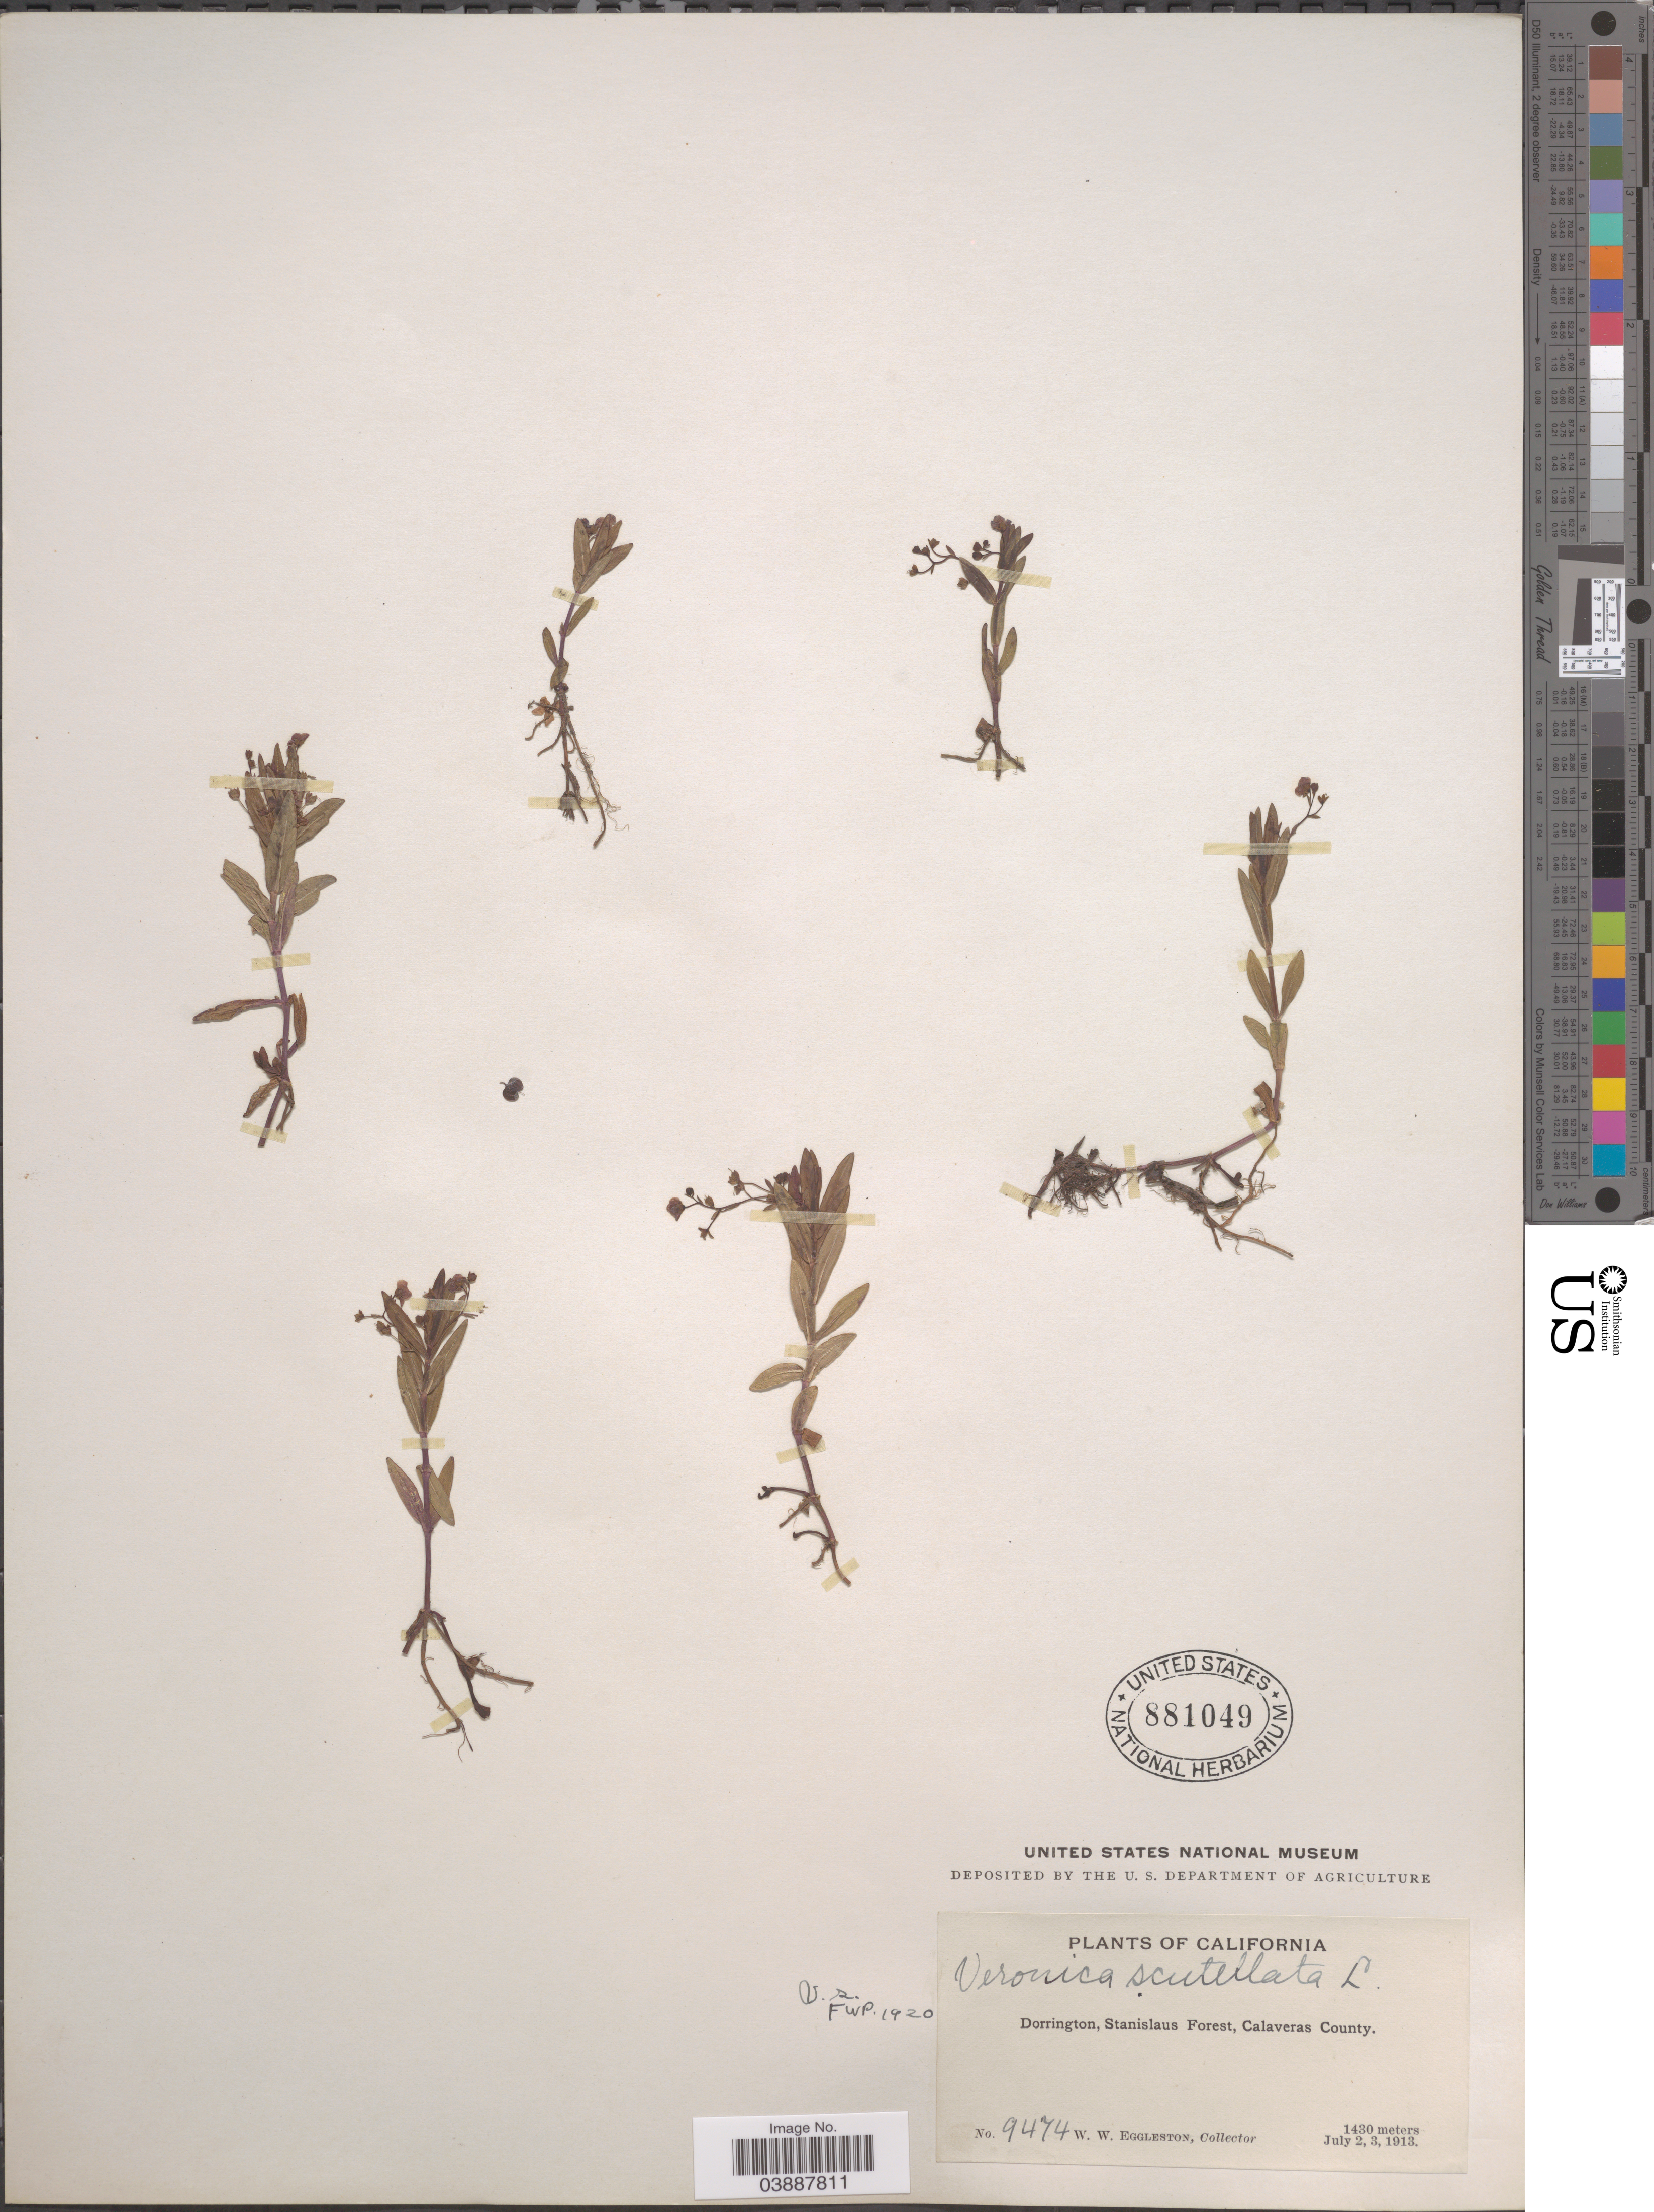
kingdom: Plantae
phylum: Tracheophyta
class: Magnoliopsida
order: Lamiales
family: Plantaginaceae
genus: Veronica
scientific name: Veronica scutellata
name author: L.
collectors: W. W. Eggleston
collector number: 9474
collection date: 1913-07-02/1913-07-03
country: United States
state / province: California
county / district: Calaveras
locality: Dorrington, Stanislaus Forest, Calaveras County.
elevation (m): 1430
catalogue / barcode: US 881049